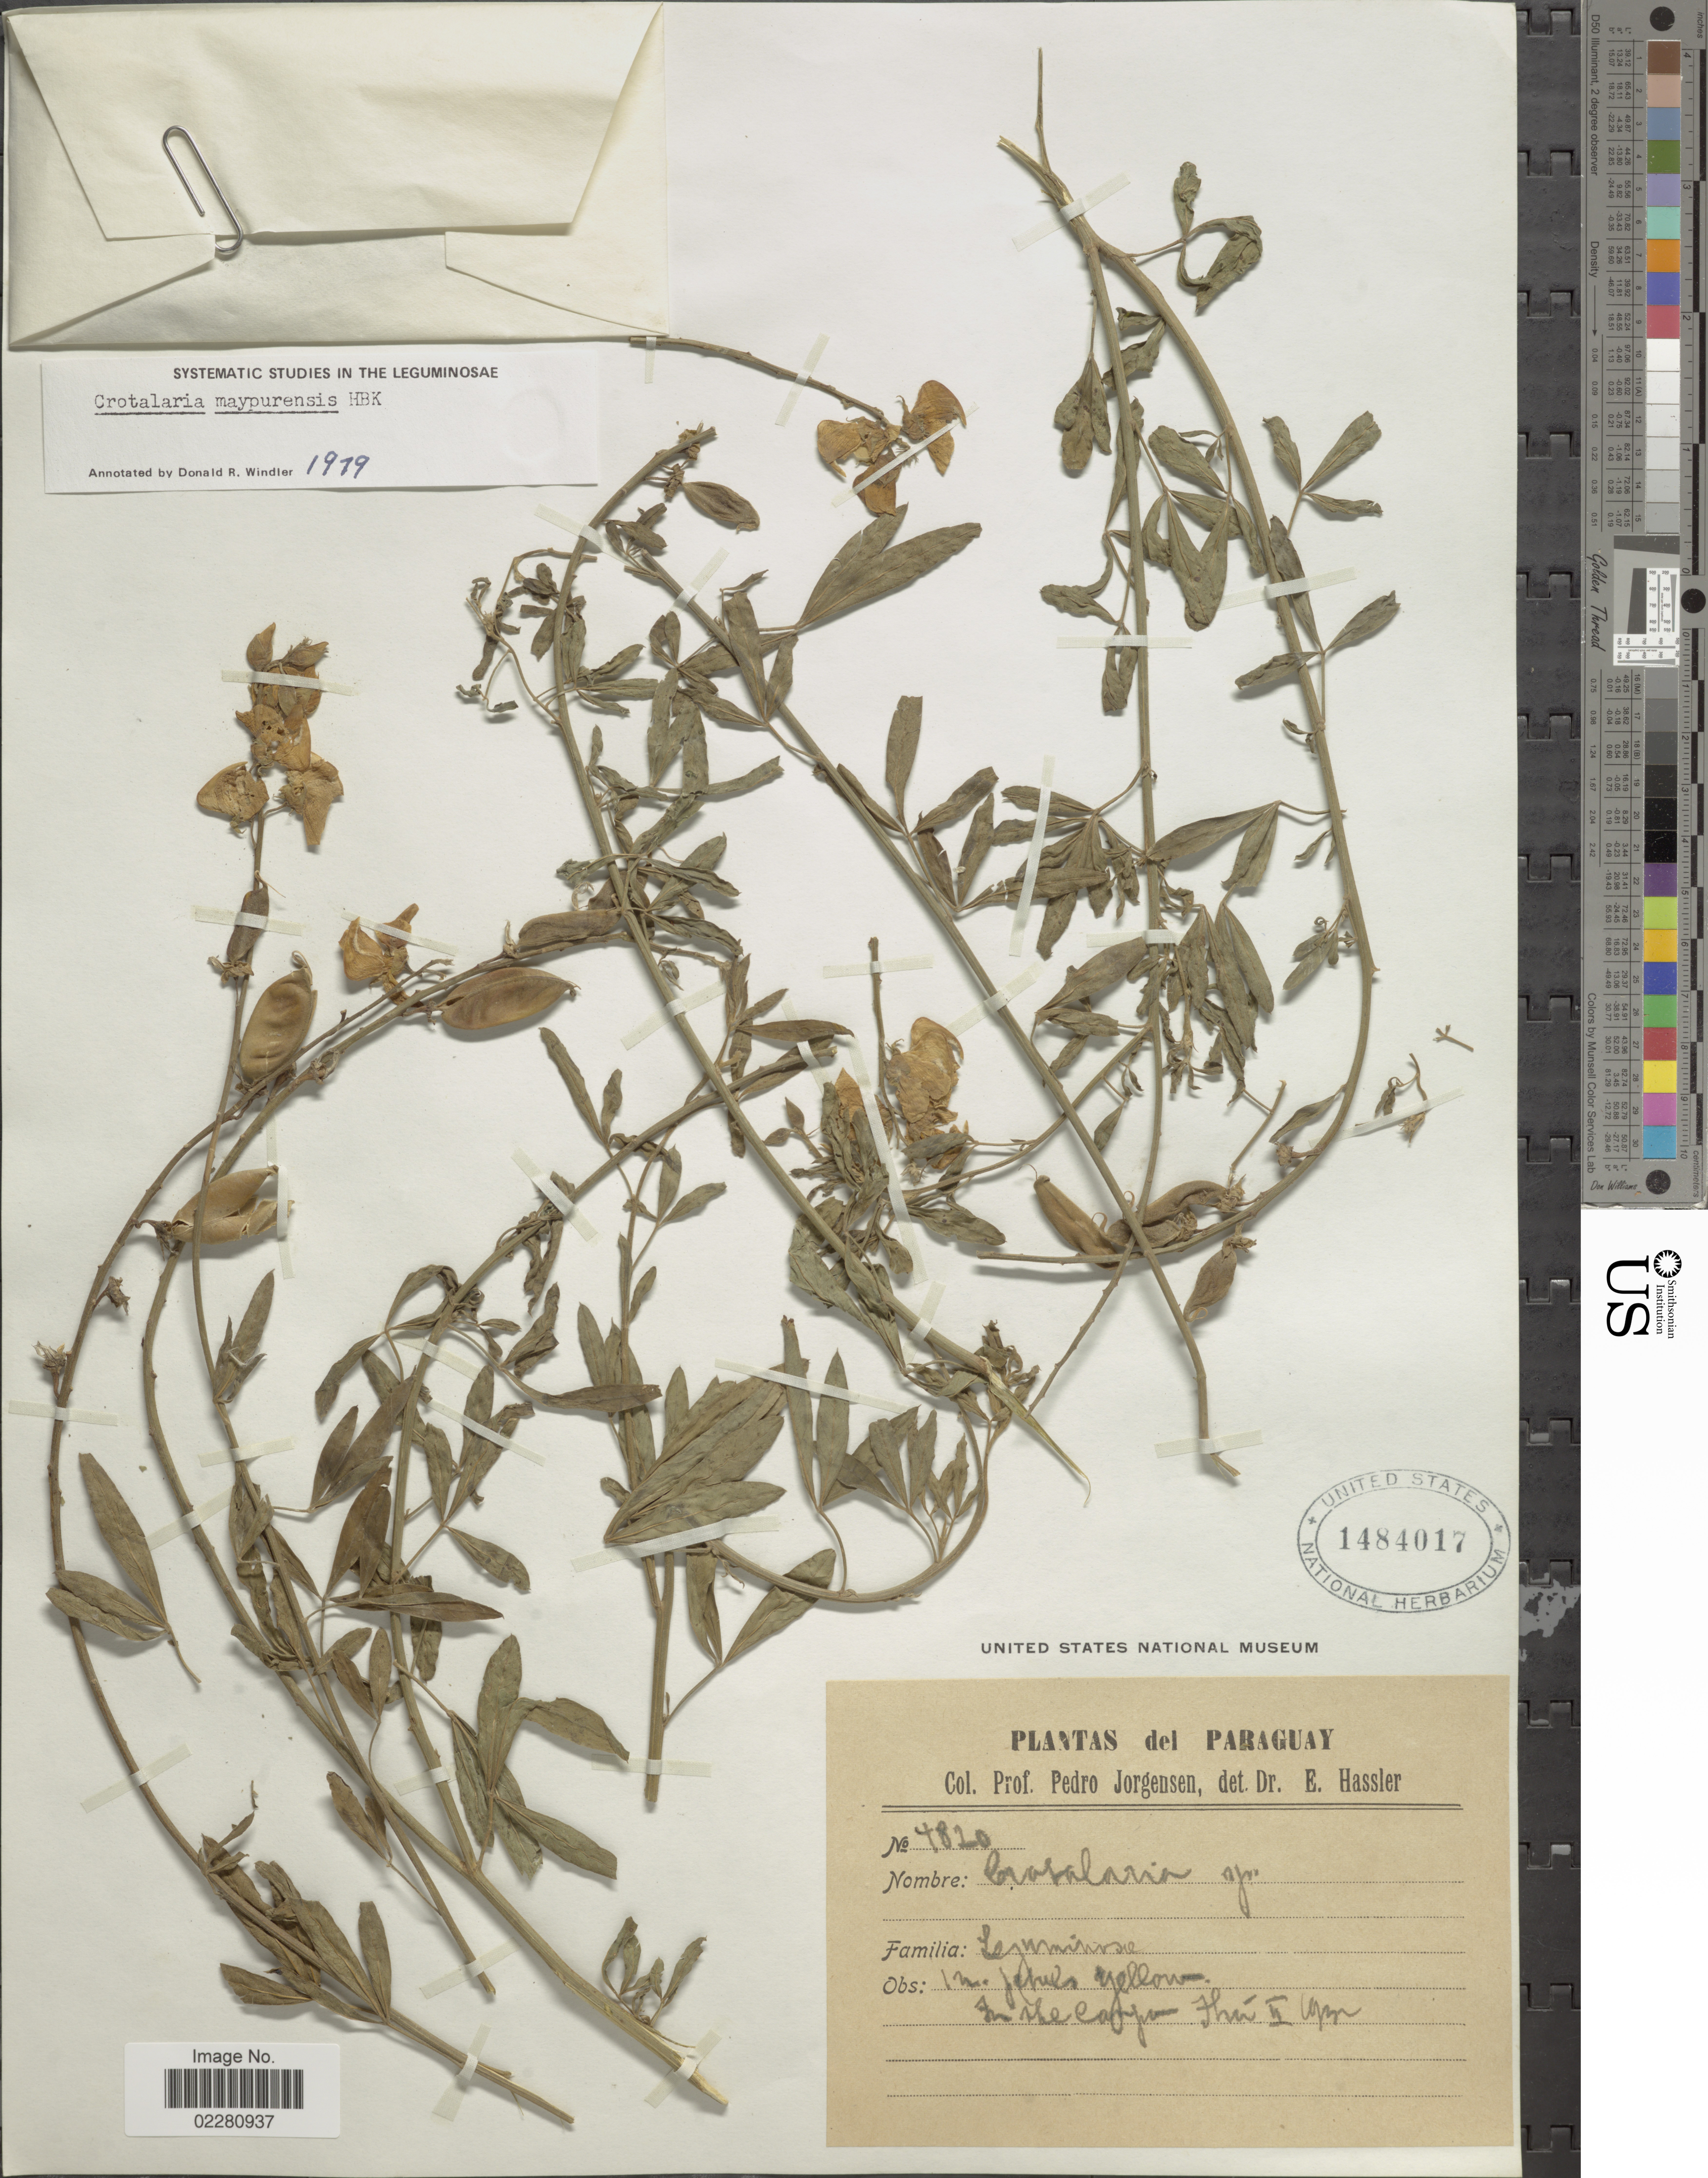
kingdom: Plantae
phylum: Tracheophyta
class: Magnoliopsida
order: Fabales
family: Fabaceae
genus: Crotalaria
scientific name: Crotalaria maypurensis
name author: Kunth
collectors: P. Jörgensen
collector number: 4820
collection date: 1932-02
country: Paraguay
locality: In the campo Yhú.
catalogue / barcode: US 1484017